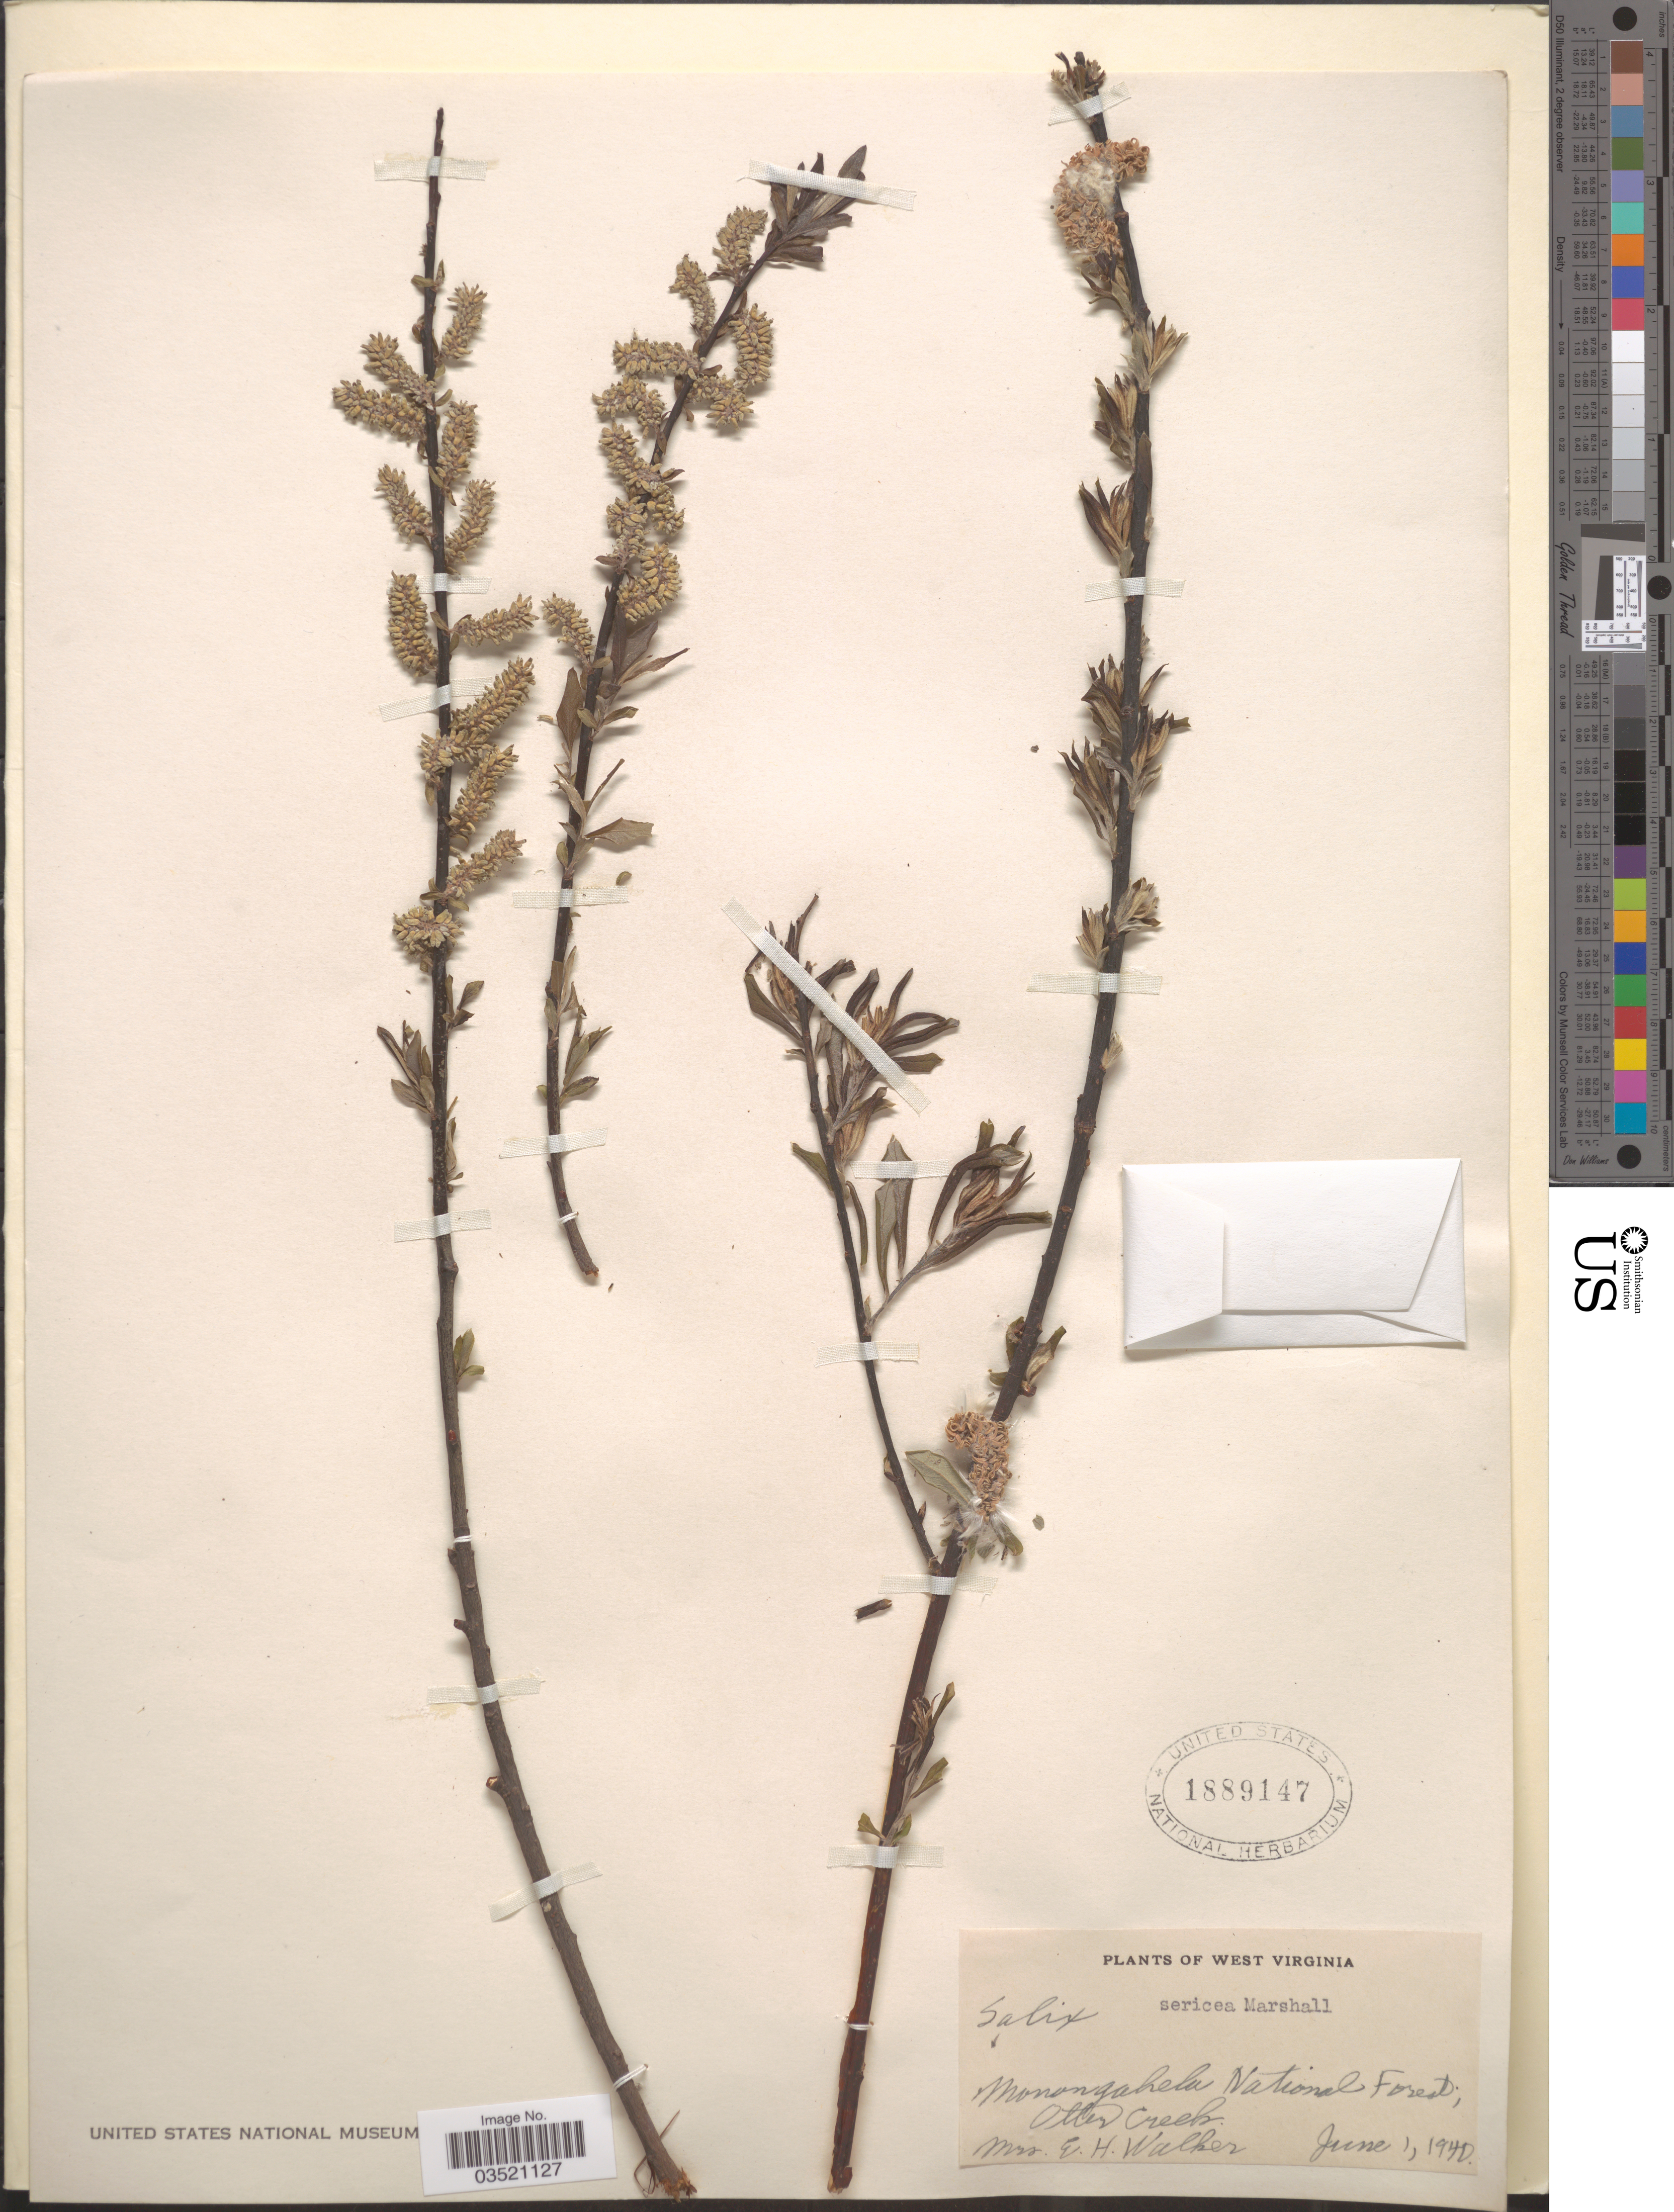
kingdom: Plantae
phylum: Tracheophyta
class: Magnoliopsida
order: Malpighiales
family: Salicaceae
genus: Salix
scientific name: Salix sericea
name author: Marshall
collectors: E. H. Walker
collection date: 1940-06-01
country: United States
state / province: West Virginia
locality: Monongahela National Forest; Otter Creek.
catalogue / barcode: US 1889147